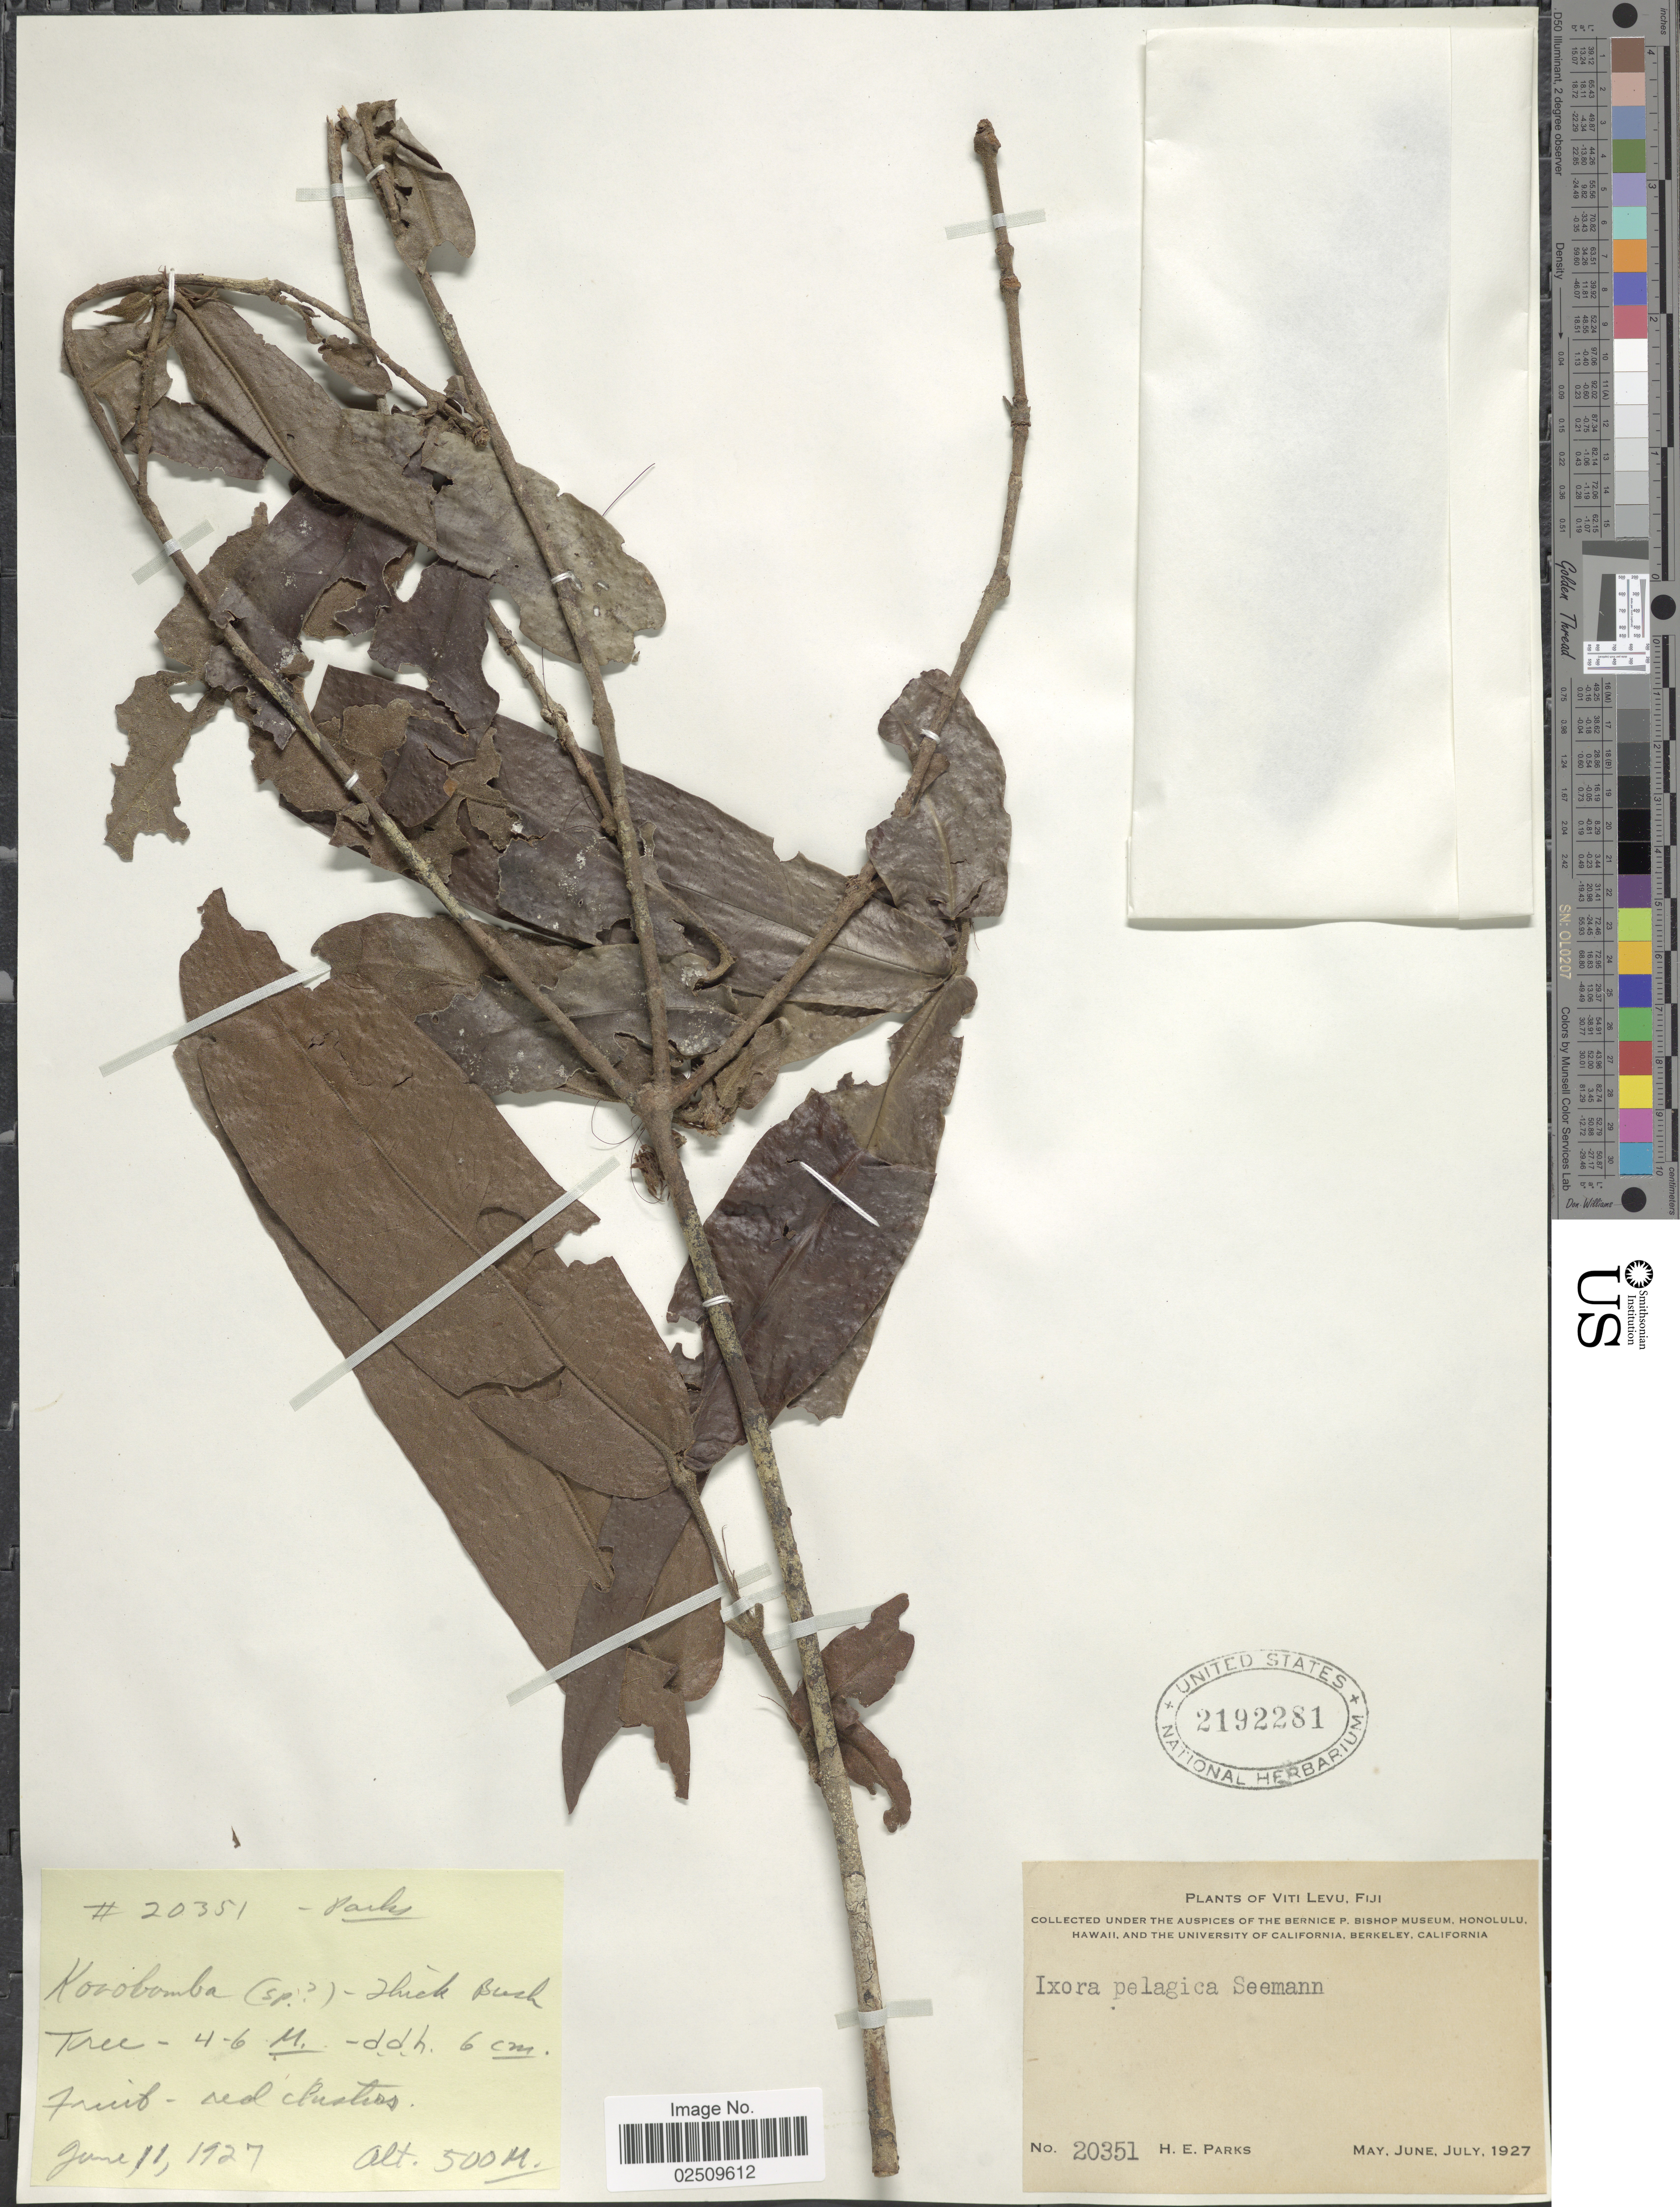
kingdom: Plantae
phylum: Tracheophyta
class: Magnoliopsida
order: Gentianales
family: Rubiaceae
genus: Ixora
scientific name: Ixora pelagia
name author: Seem.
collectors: H. E. Parks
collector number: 20351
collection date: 1927-07-11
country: Fiji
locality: Viti Levu, Korobomba, Thick Bush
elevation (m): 500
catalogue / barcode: US 2192281